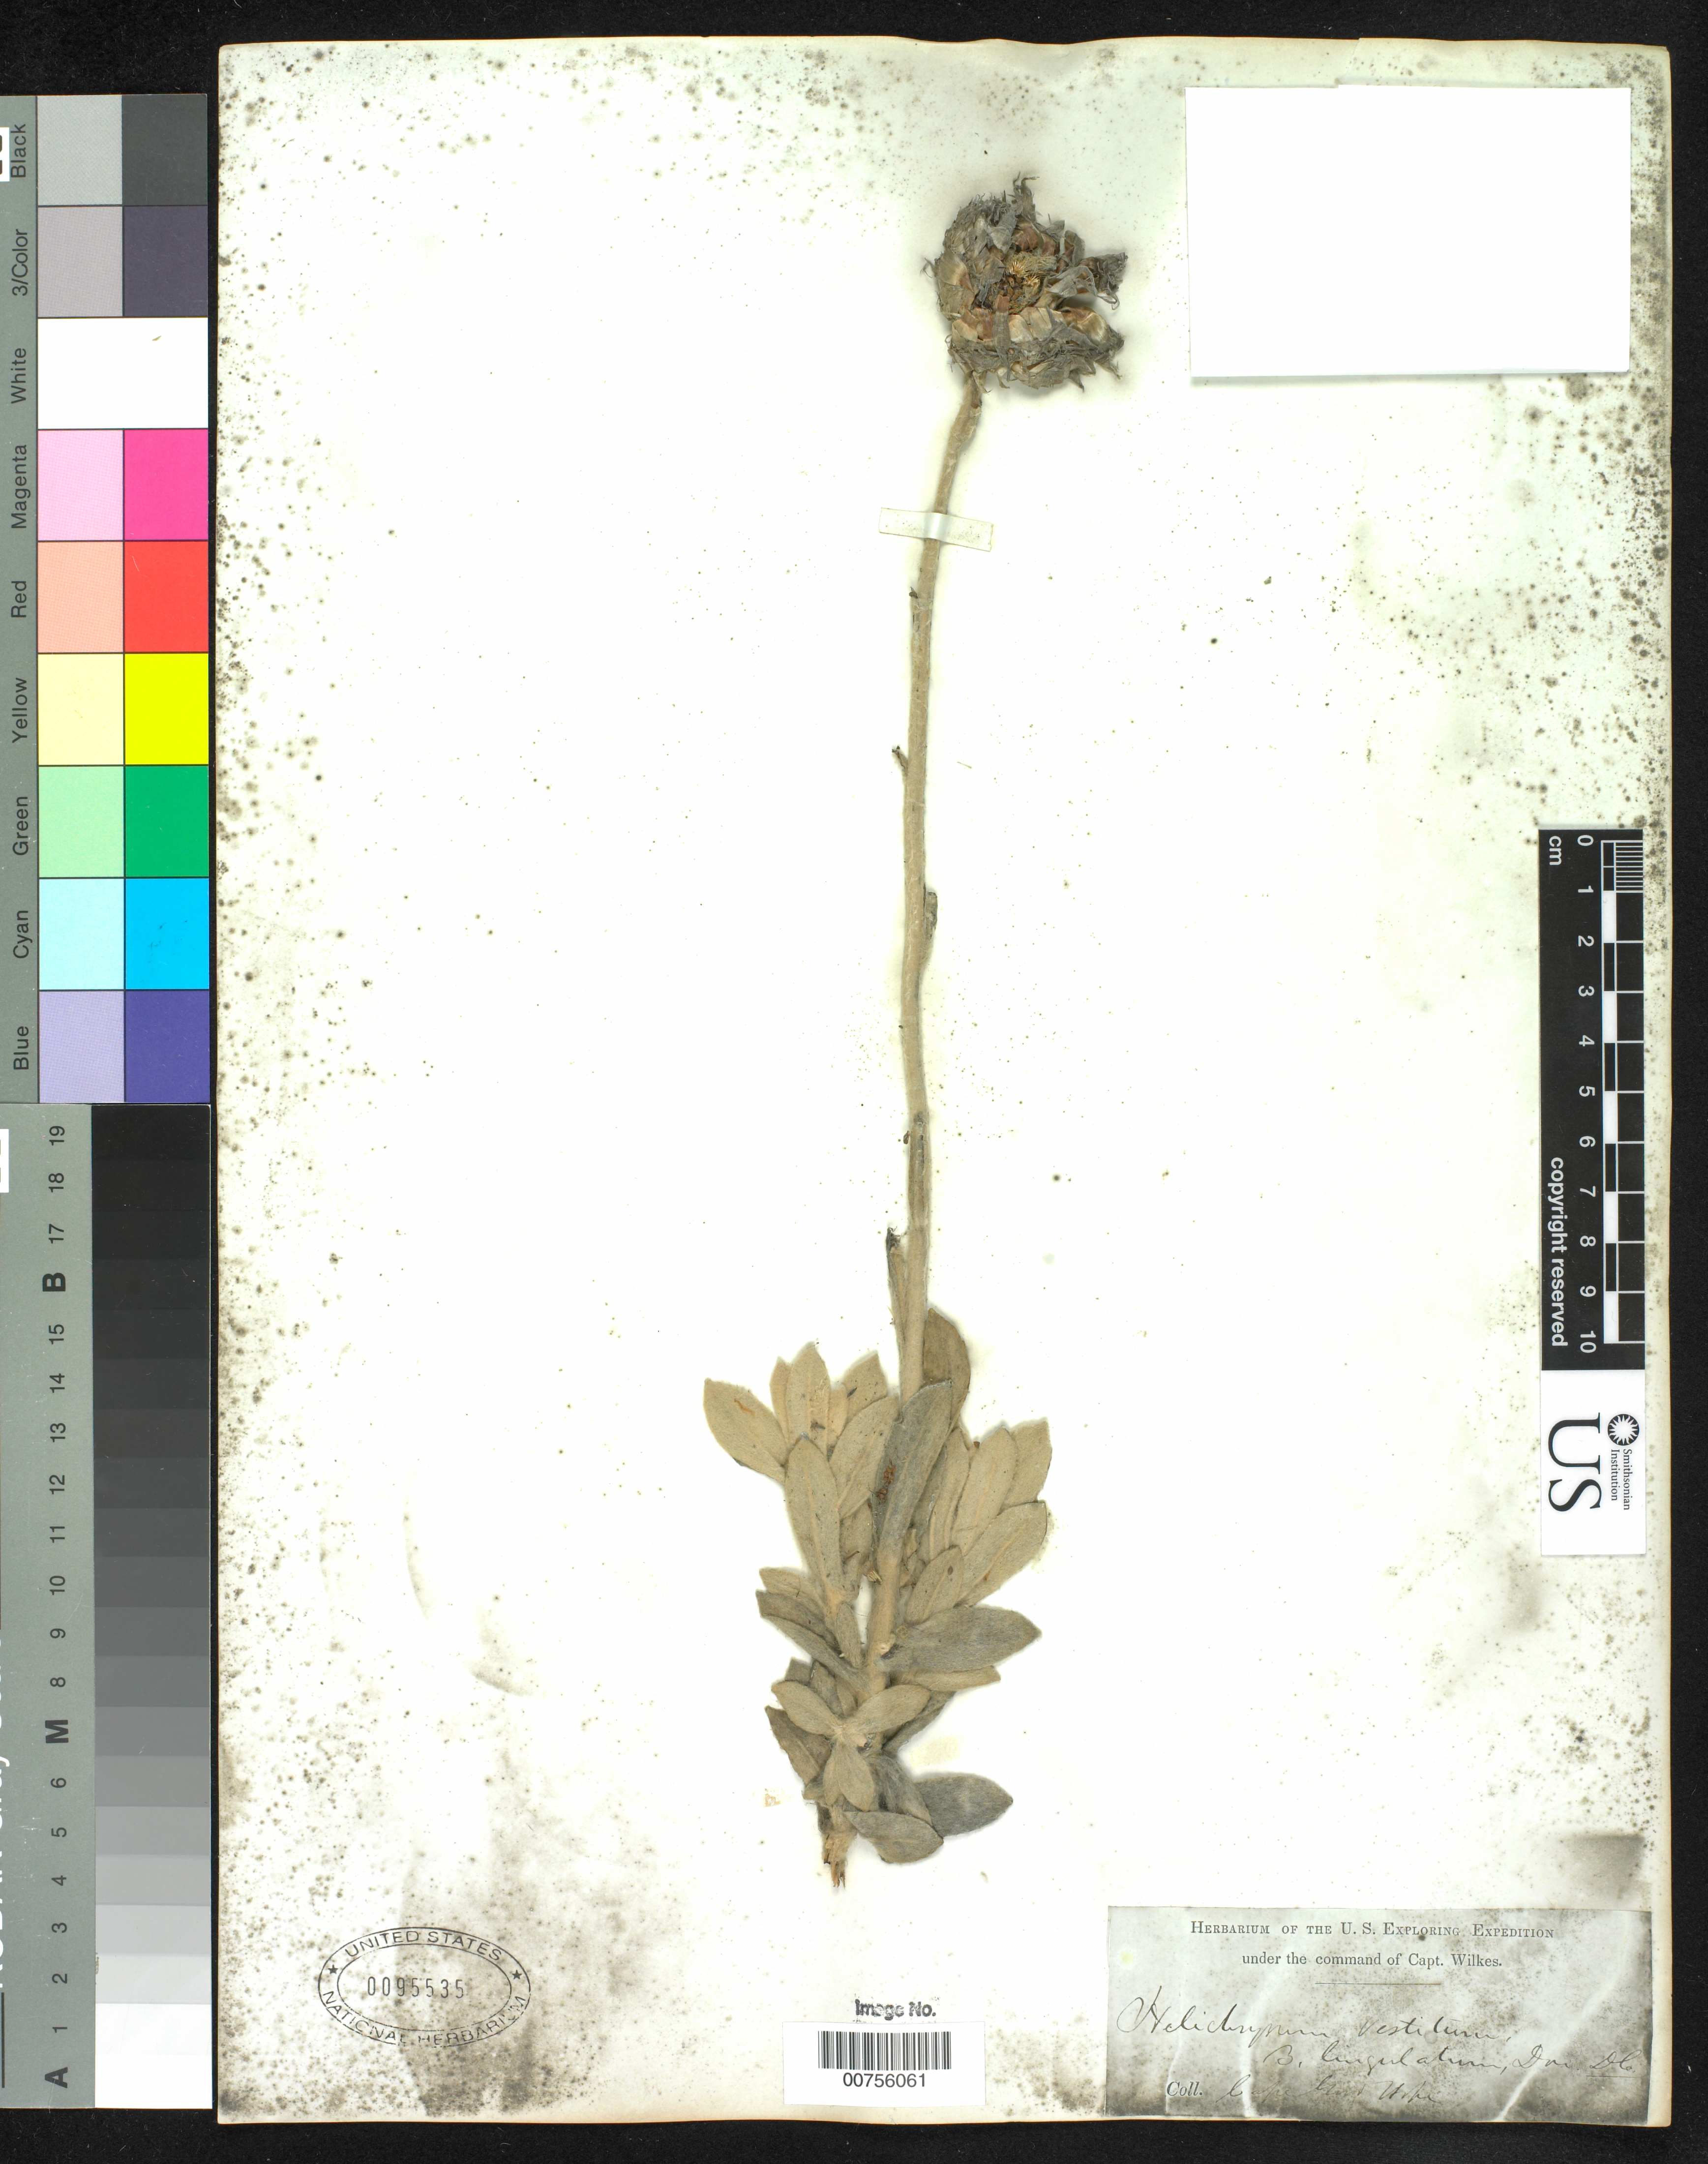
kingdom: Plantae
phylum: Tracheophyta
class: Magnoliopsida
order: Asterales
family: Asteraceae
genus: Helichrysum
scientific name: Helichrysum vestitum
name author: Willd.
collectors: Wilkes Explor. Exped.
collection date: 1838/1842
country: South Africa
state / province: Western Cape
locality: Cape of Good Hope. Cape Town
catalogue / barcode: US 95535